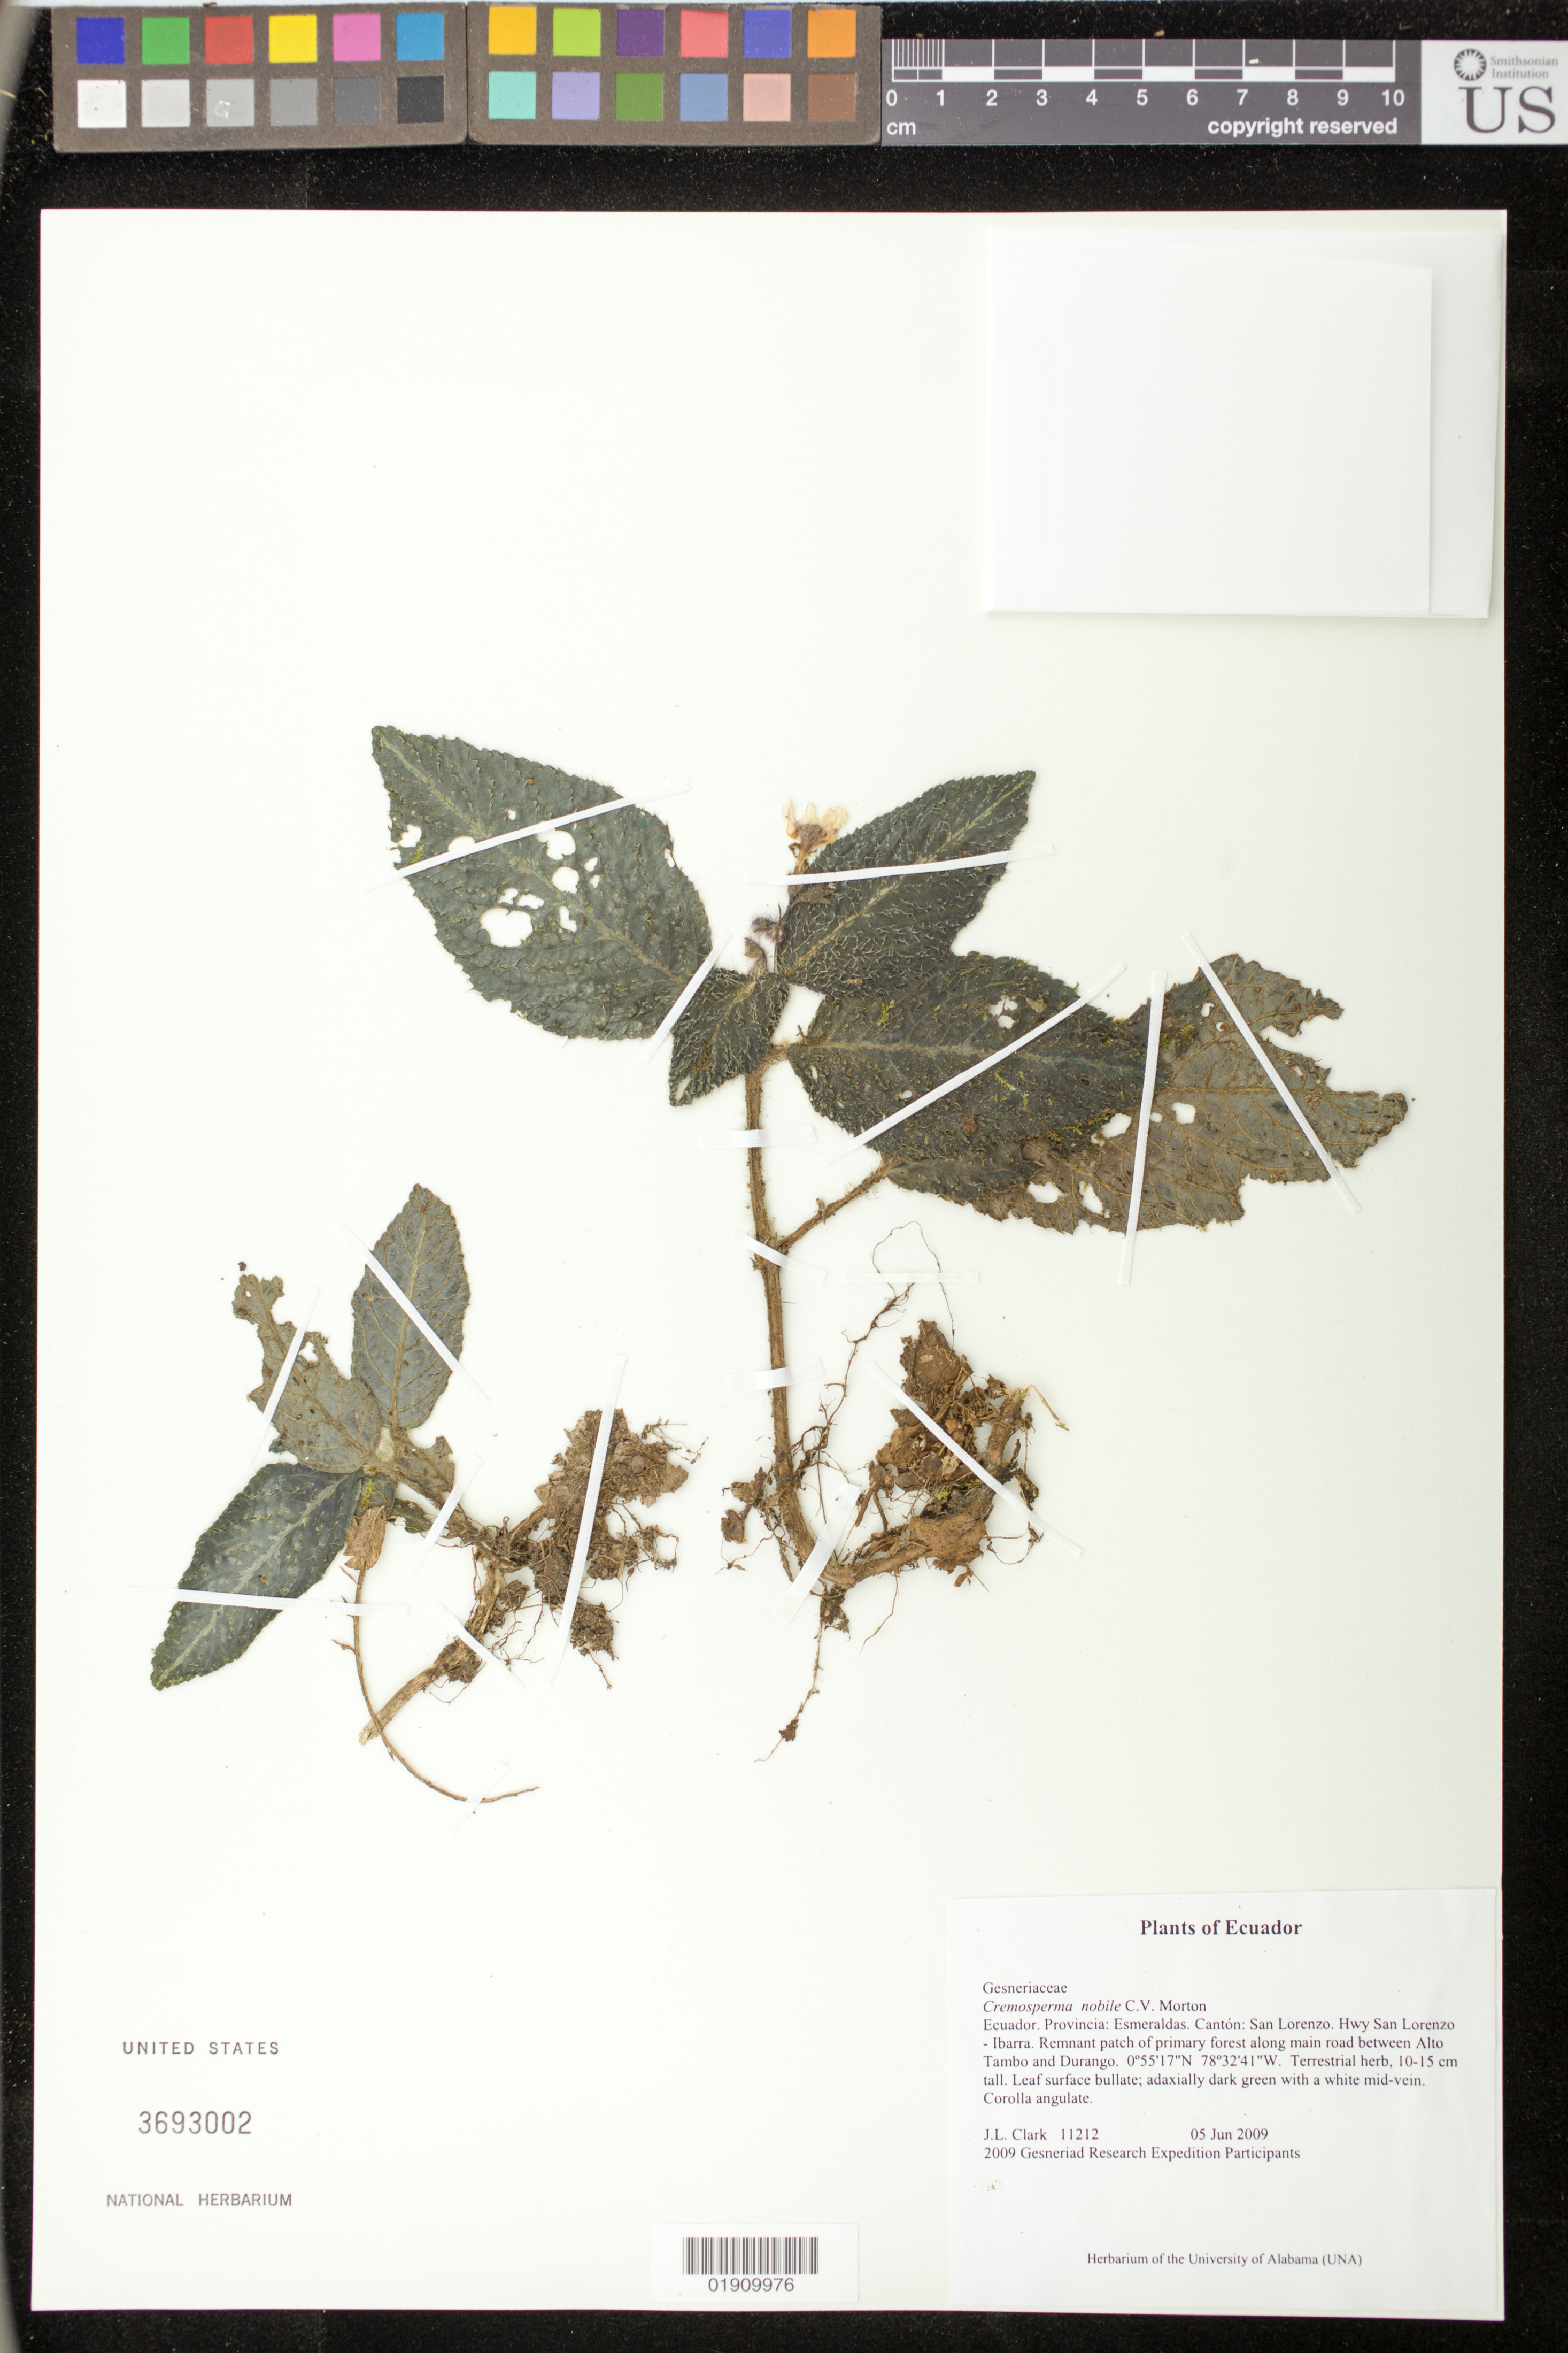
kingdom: Plantae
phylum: Tracheophyta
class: Magnoliopsida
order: Lamiales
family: Gesneriaceae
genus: Cremosperma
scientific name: Cremosperma nobile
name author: C.V. Morton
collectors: J. L. Clark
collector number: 11212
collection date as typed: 05 Jun 2009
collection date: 2009-06-05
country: Ecuador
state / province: Esmeraldas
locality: Ecuador. Provincia: Esmeraldas. Canton: San Lorenzo. Hwy San Lorenzo- Ibarra. Remnant patch of primary forest along main road between Alto Tambo and Durango.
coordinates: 0°55'17"N, 78°32'41"W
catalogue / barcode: US 3693002